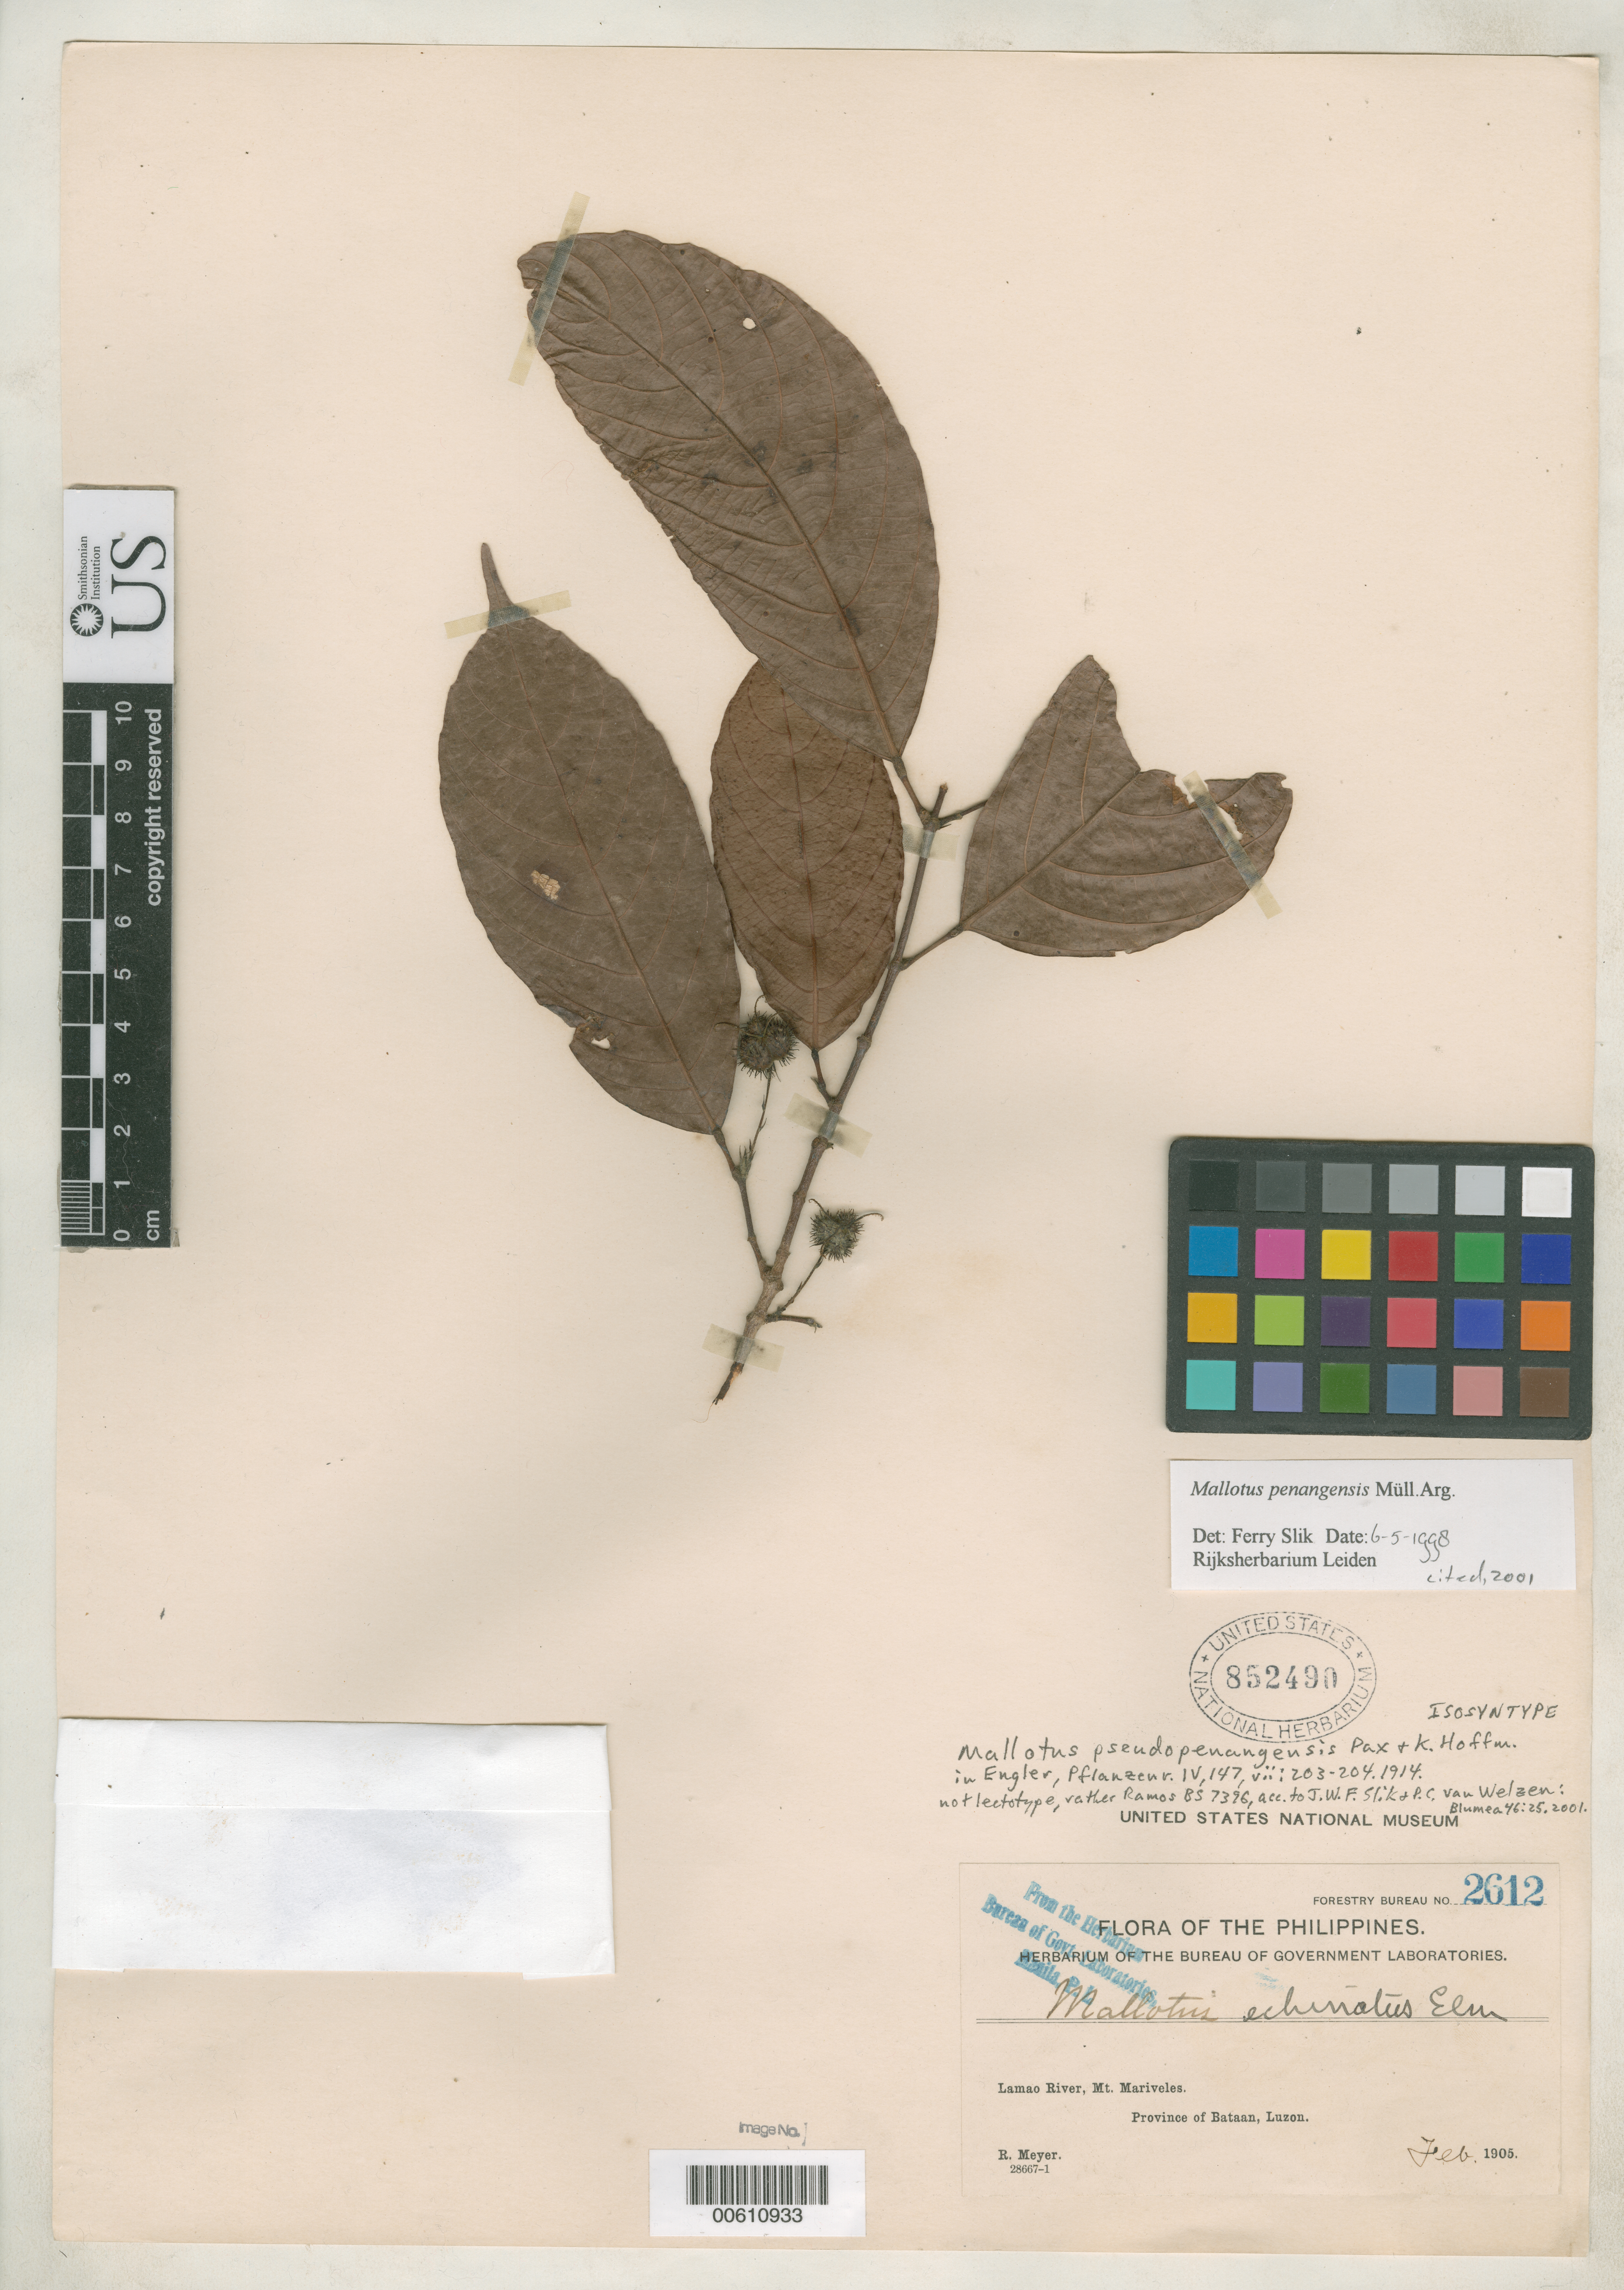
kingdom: Plantae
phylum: Tracheophyta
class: Magnoliopsida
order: Malpighiales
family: Euphorbiaceae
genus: Mallotus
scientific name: Mallotus pseudopenangensis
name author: Pax & K. Hoffm. in Engl.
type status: Isosyntype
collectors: R. Meyer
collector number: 2612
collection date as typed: Feb 1905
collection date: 1905-02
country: Philippines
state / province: Central Luzon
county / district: Bataan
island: Luzon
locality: Luzon, Lamao River, Mt. Mariveles.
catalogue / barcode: US 852490